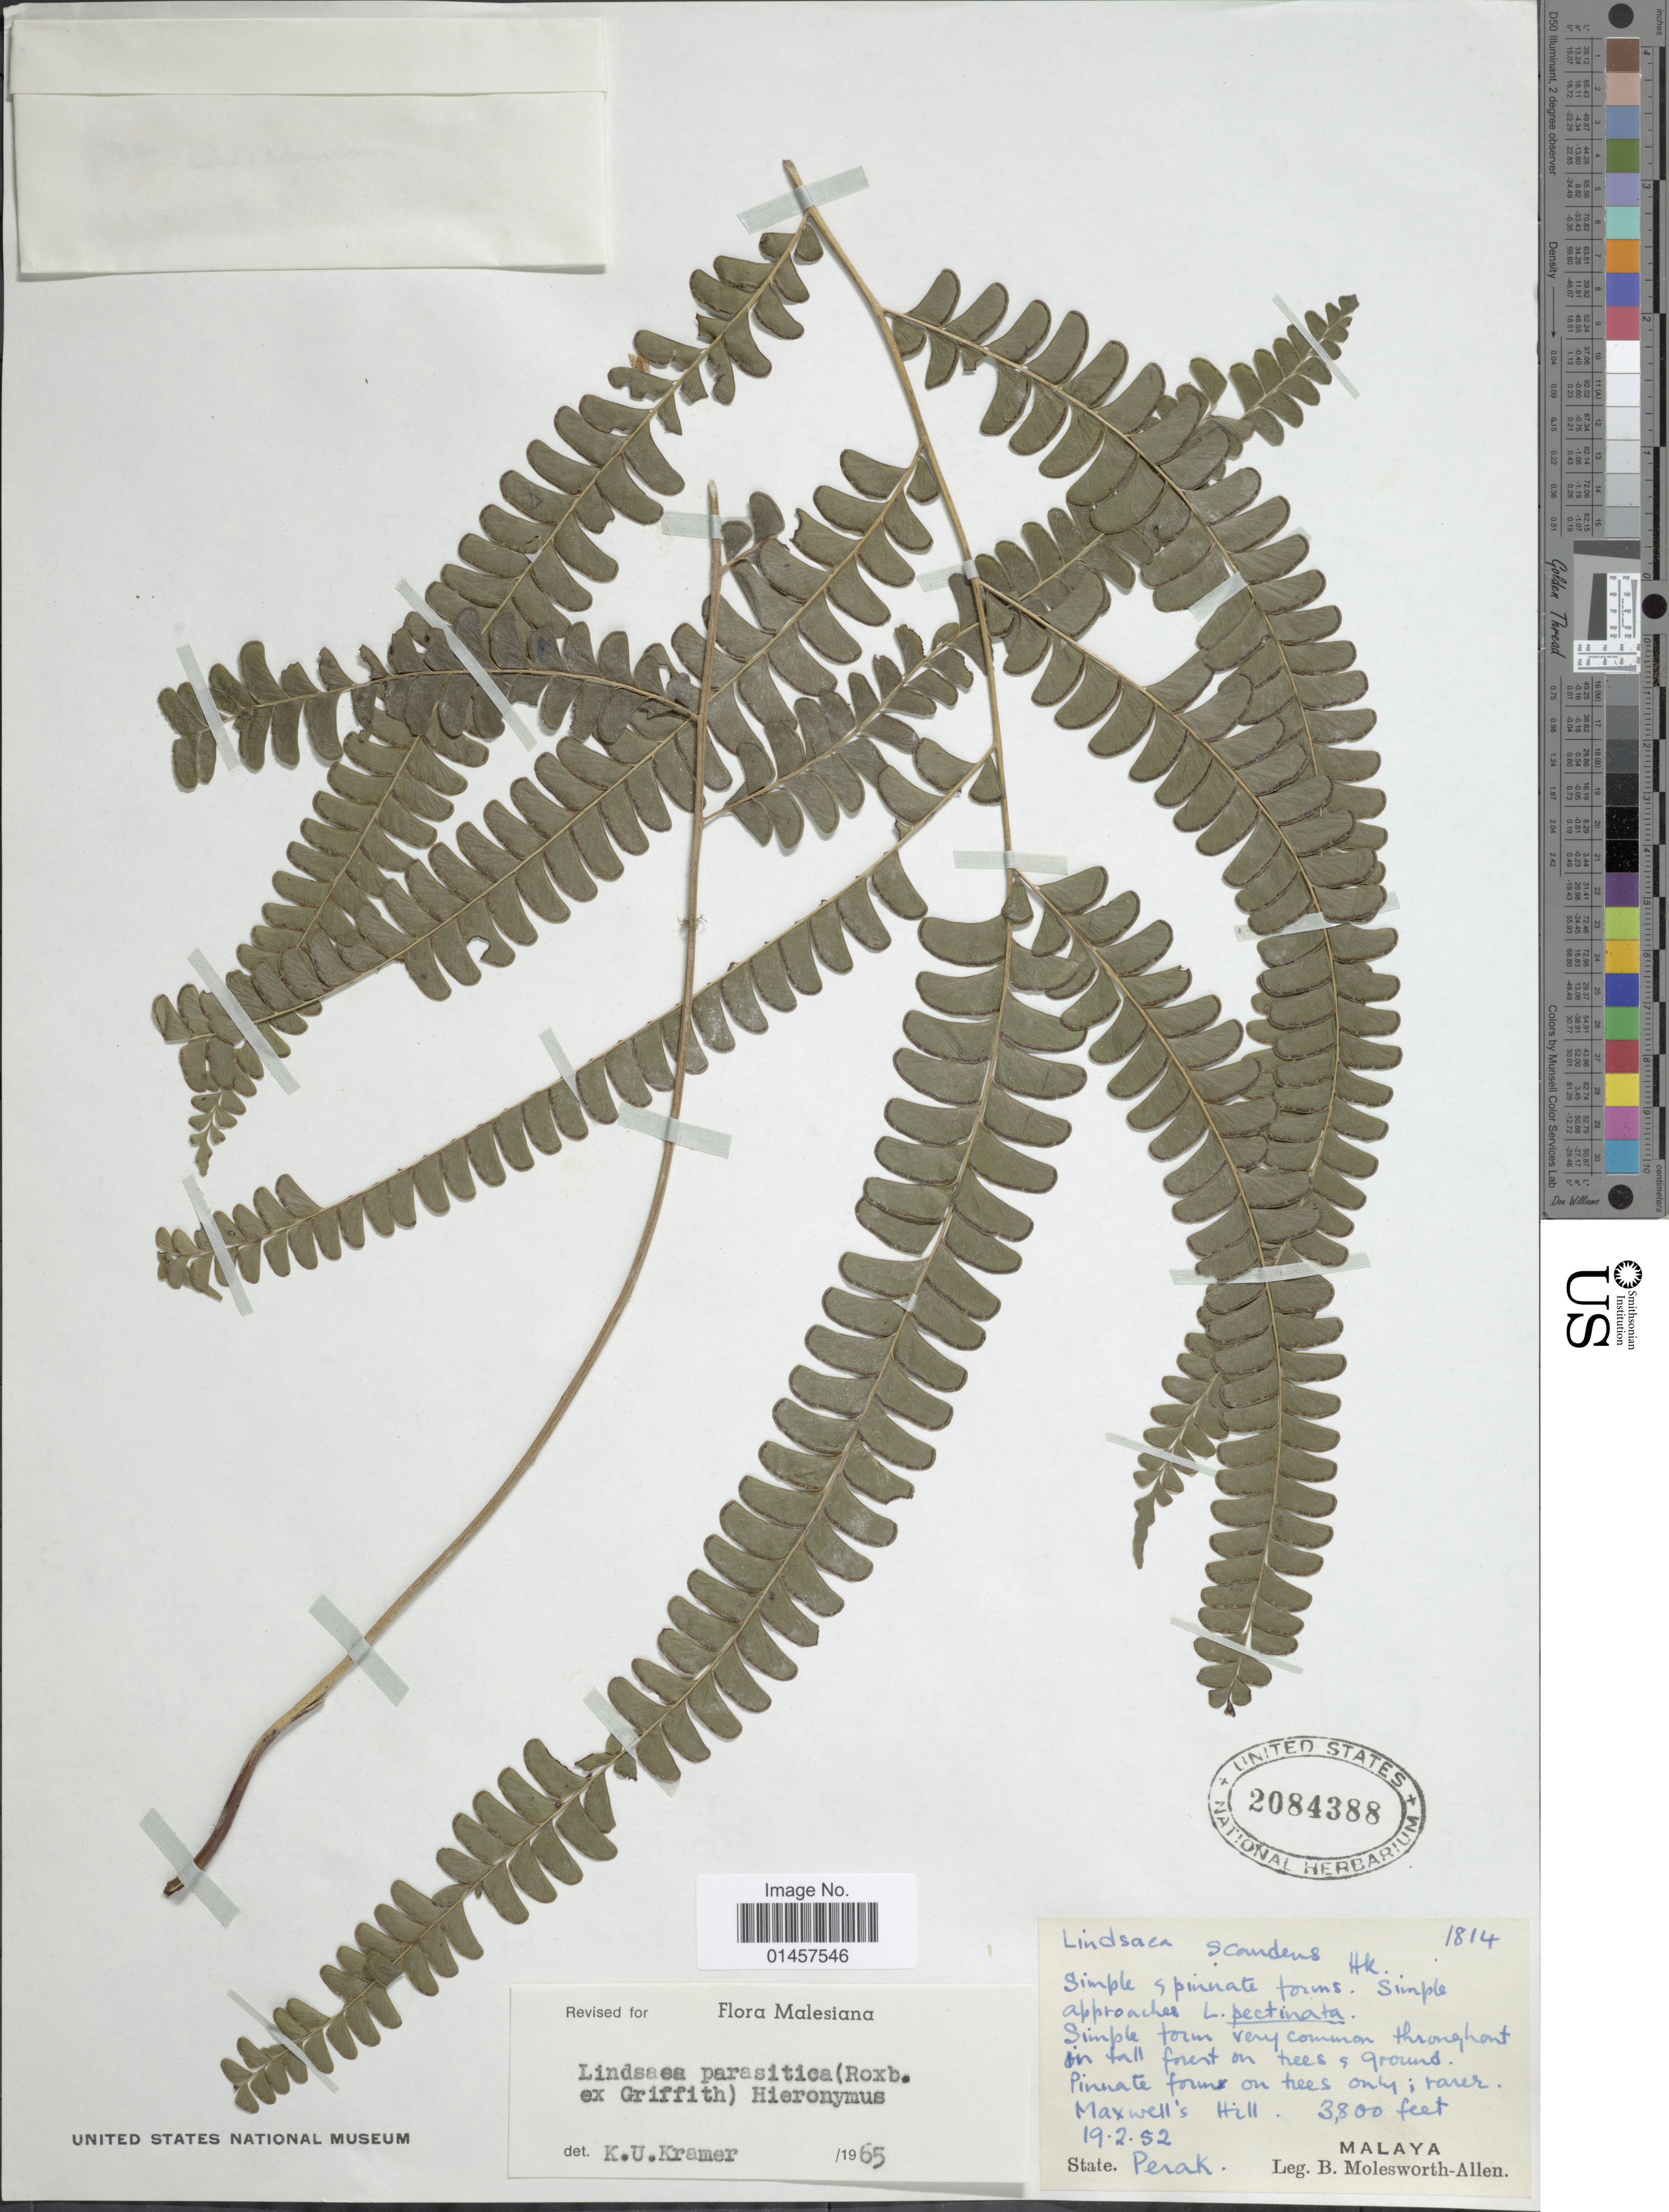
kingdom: Plantae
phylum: Tracheophyta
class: Polypodiopsida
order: Polypodiales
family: Lindsaeaceae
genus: Nesolindsaea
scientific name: Nesolindsaea caudata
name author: (Hook.) Lehtonen & Christenh.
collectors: B. E. G. Molesworth-Allen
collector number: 1814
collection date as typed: Transcribed d/m/y: 19/2/52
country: Malaysia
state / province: Perak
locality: Maxwell's Hill, Malaya, State Perak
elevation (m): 1158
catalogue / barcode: US 2084388